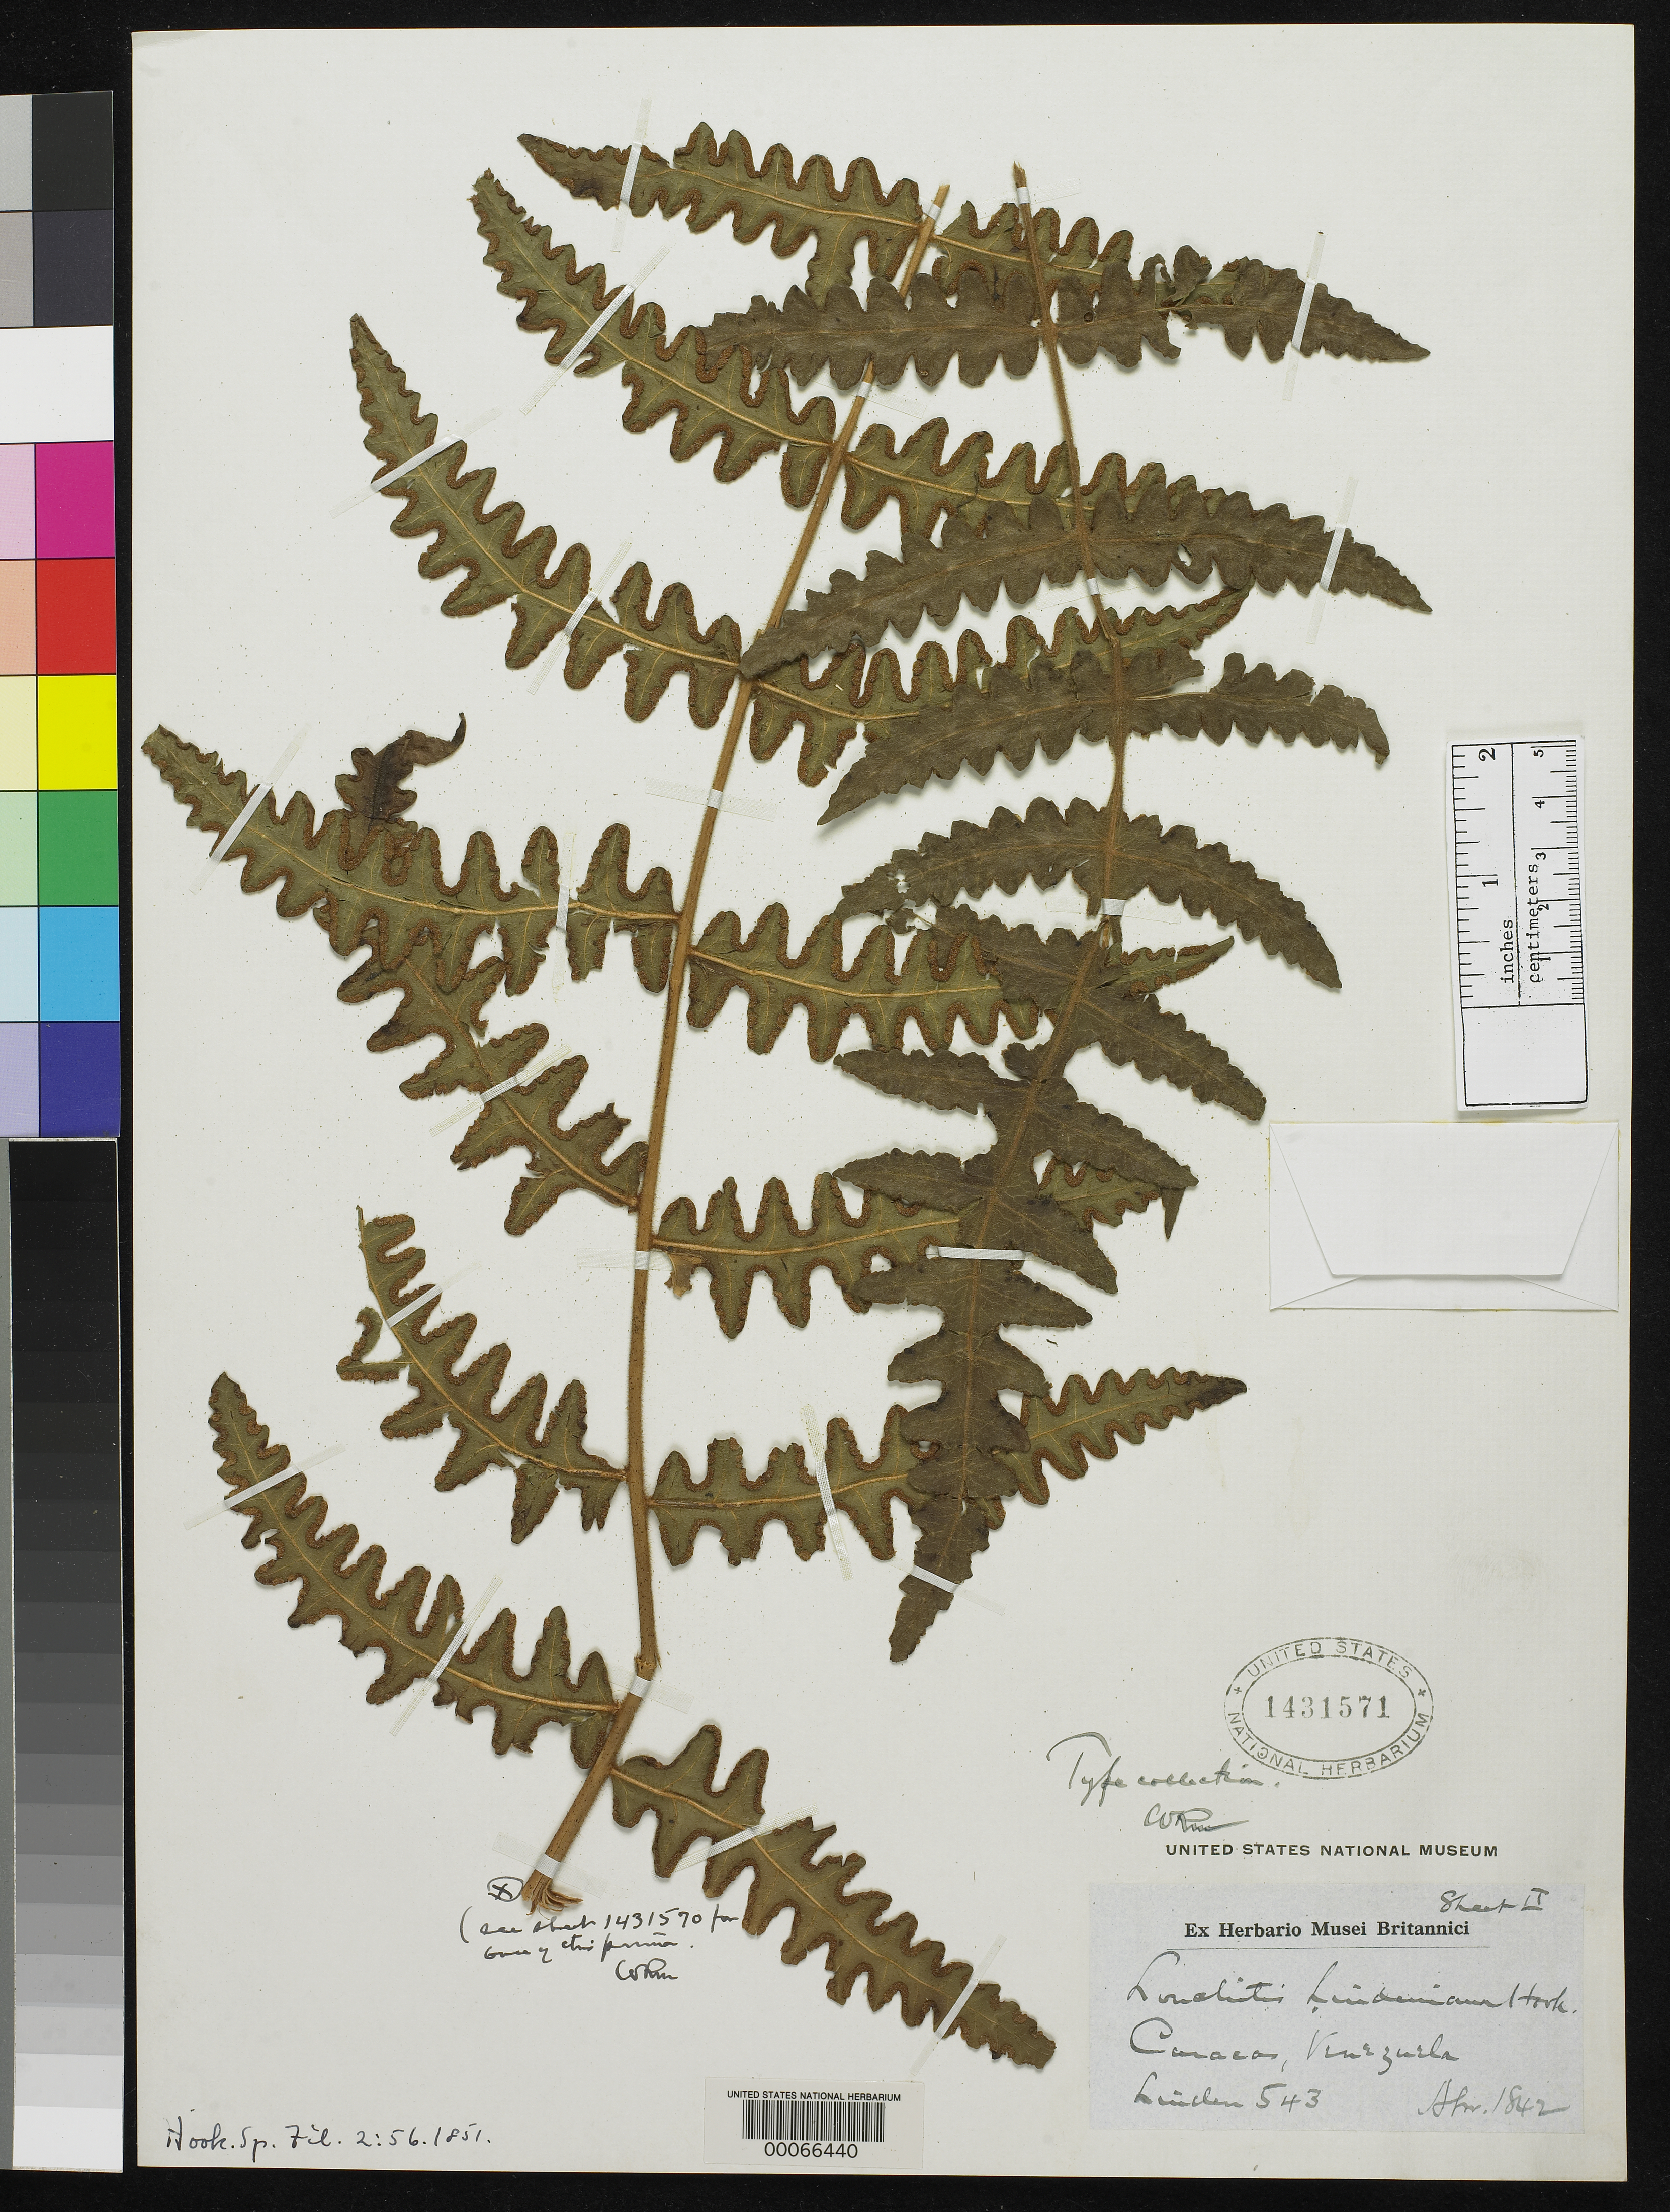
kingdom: Plantae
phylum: Tracheophyta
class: Polypodiopsida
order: Polypodiales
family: Lonchitidaceae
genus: Lonchitis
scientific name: Lonchitis lindeniana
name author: Hook.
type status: Type Collection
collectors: J. Linden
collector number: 543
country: Venezuela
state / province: Mérida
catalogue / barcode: US 1431571